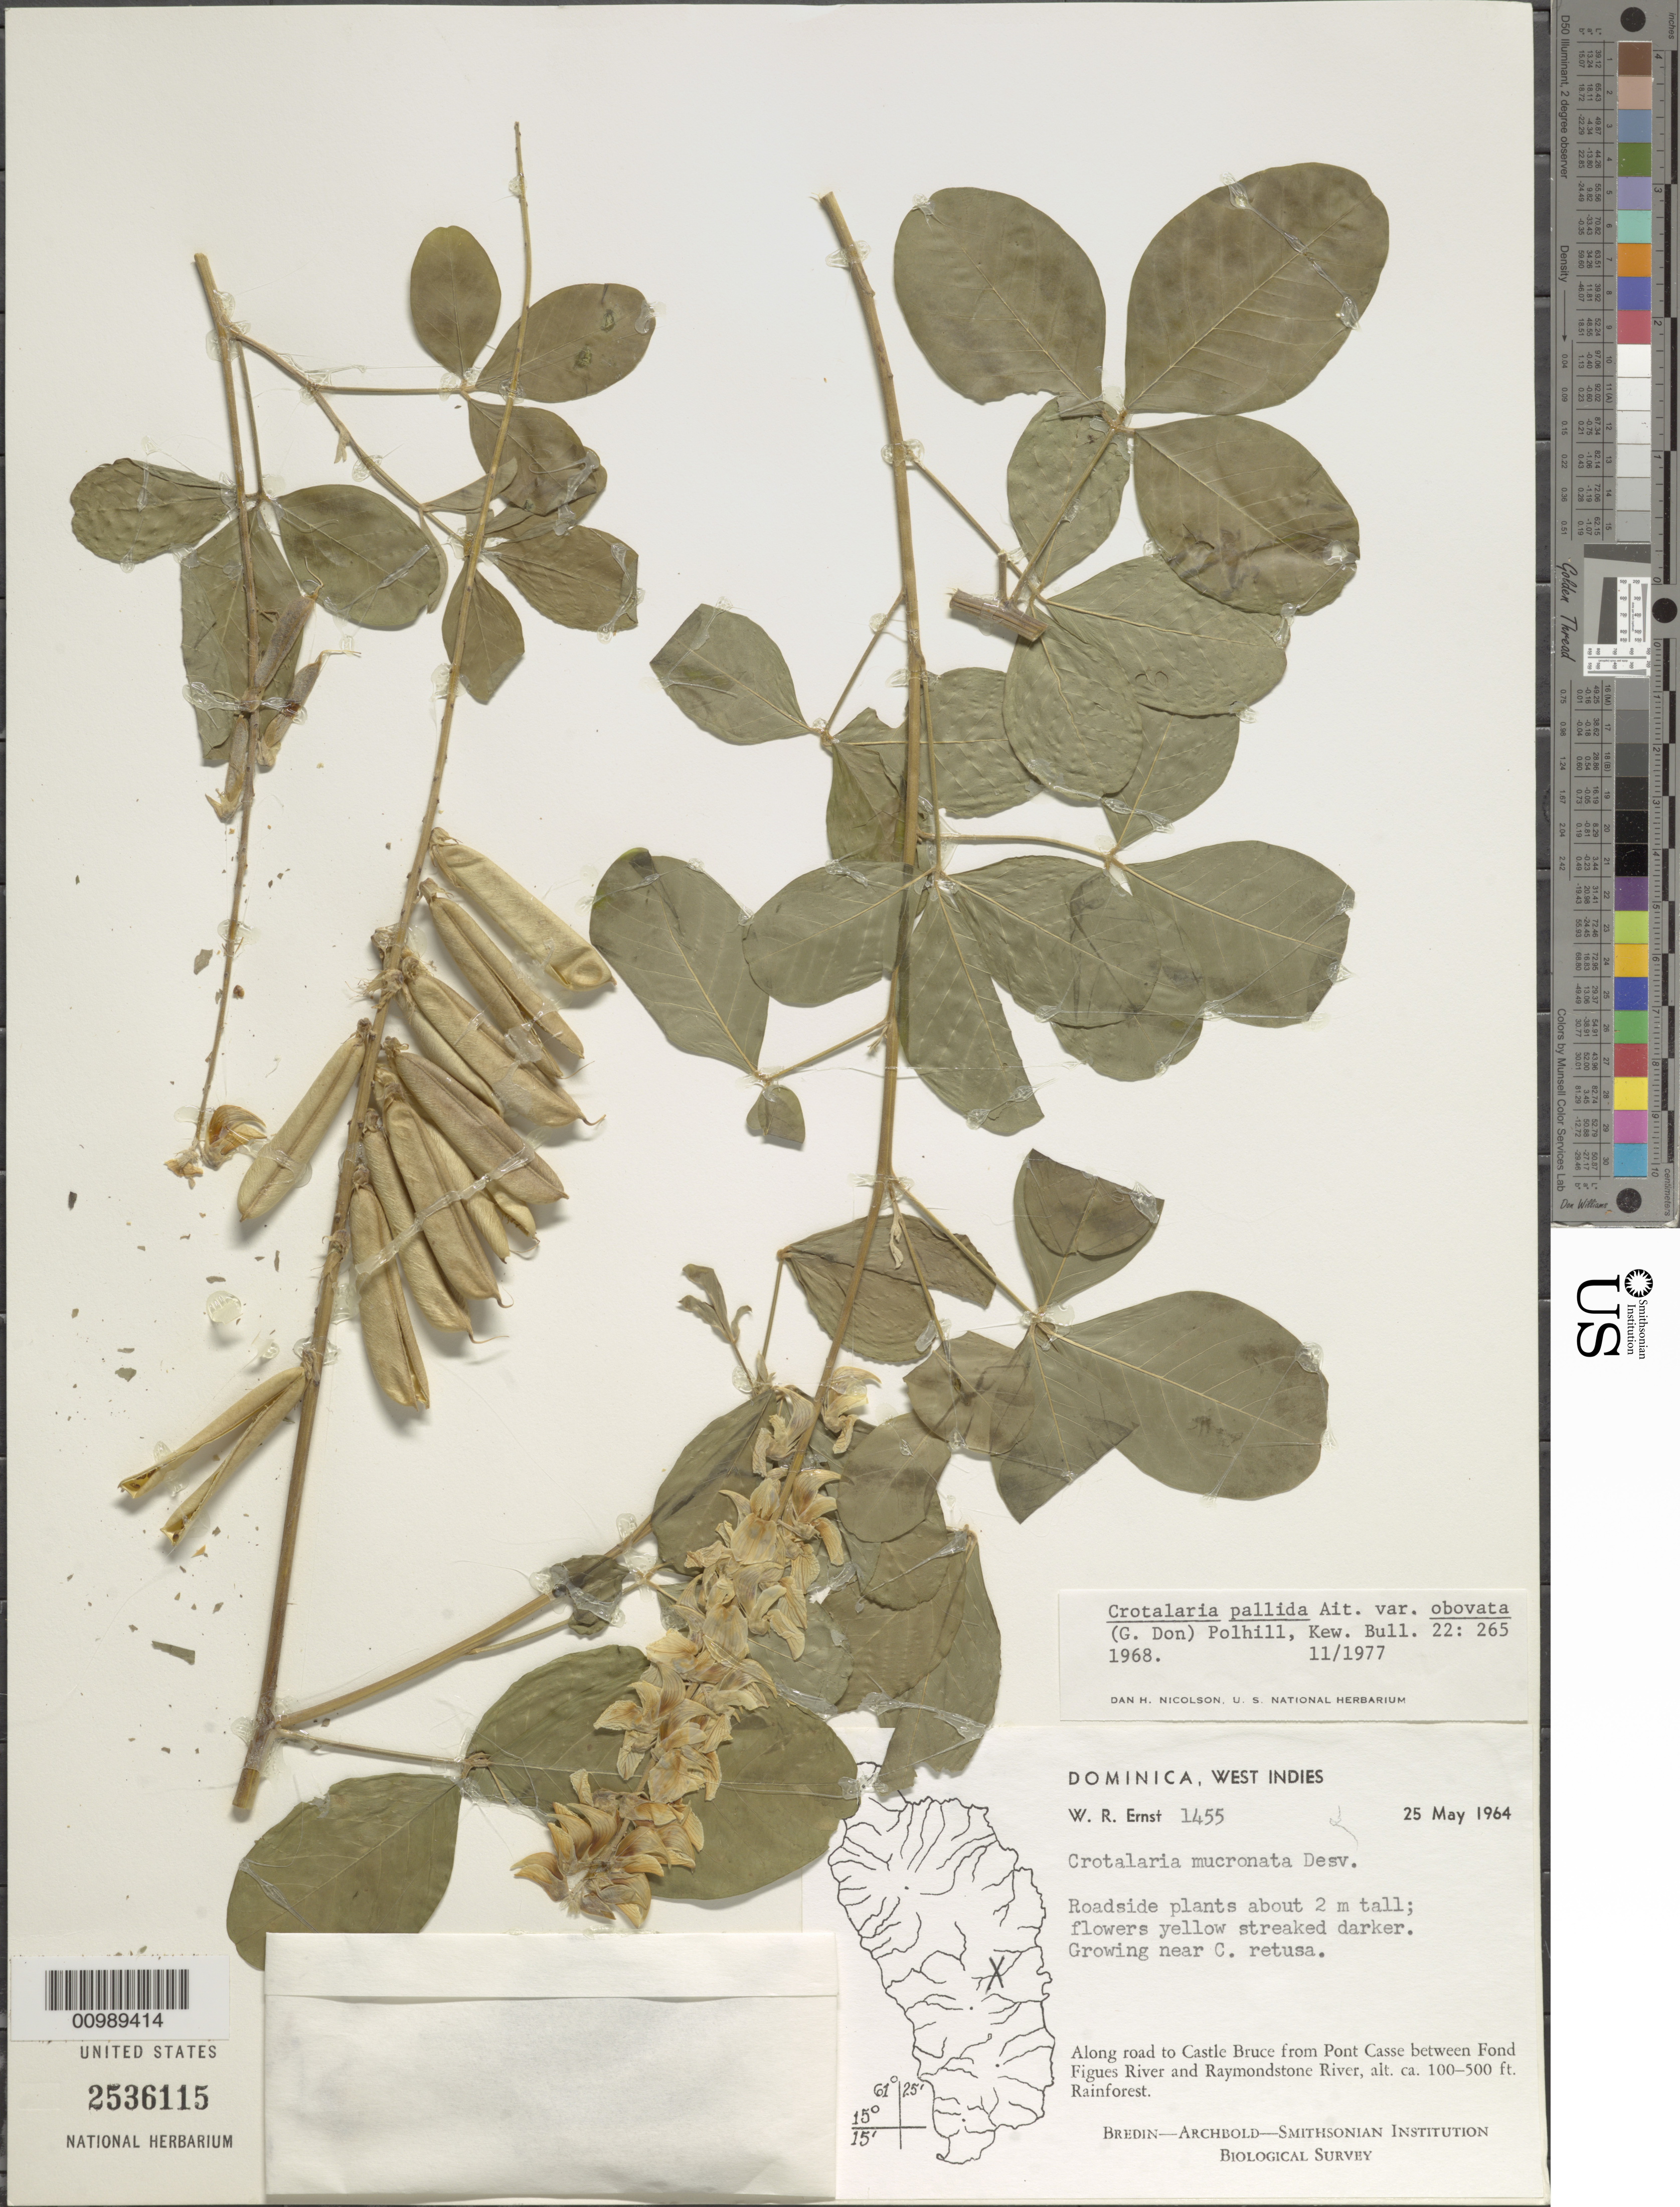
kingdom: Plantae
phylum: Tracheophyta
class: Magnoliopsida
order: Fabales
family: Fabaceae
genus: Crotalaria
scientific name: Crotalaria pallida var. obovata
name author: (G. Don) Polhill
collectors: W. R. Ernst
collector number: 1455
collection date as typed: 25 May 1964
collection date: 1964-05-25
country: Dominica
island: Dominica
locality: Along road to Castle Bruce from Pont Casse between Fond Figues River and Raymondstone River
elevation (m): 30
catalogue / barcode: US 2536115